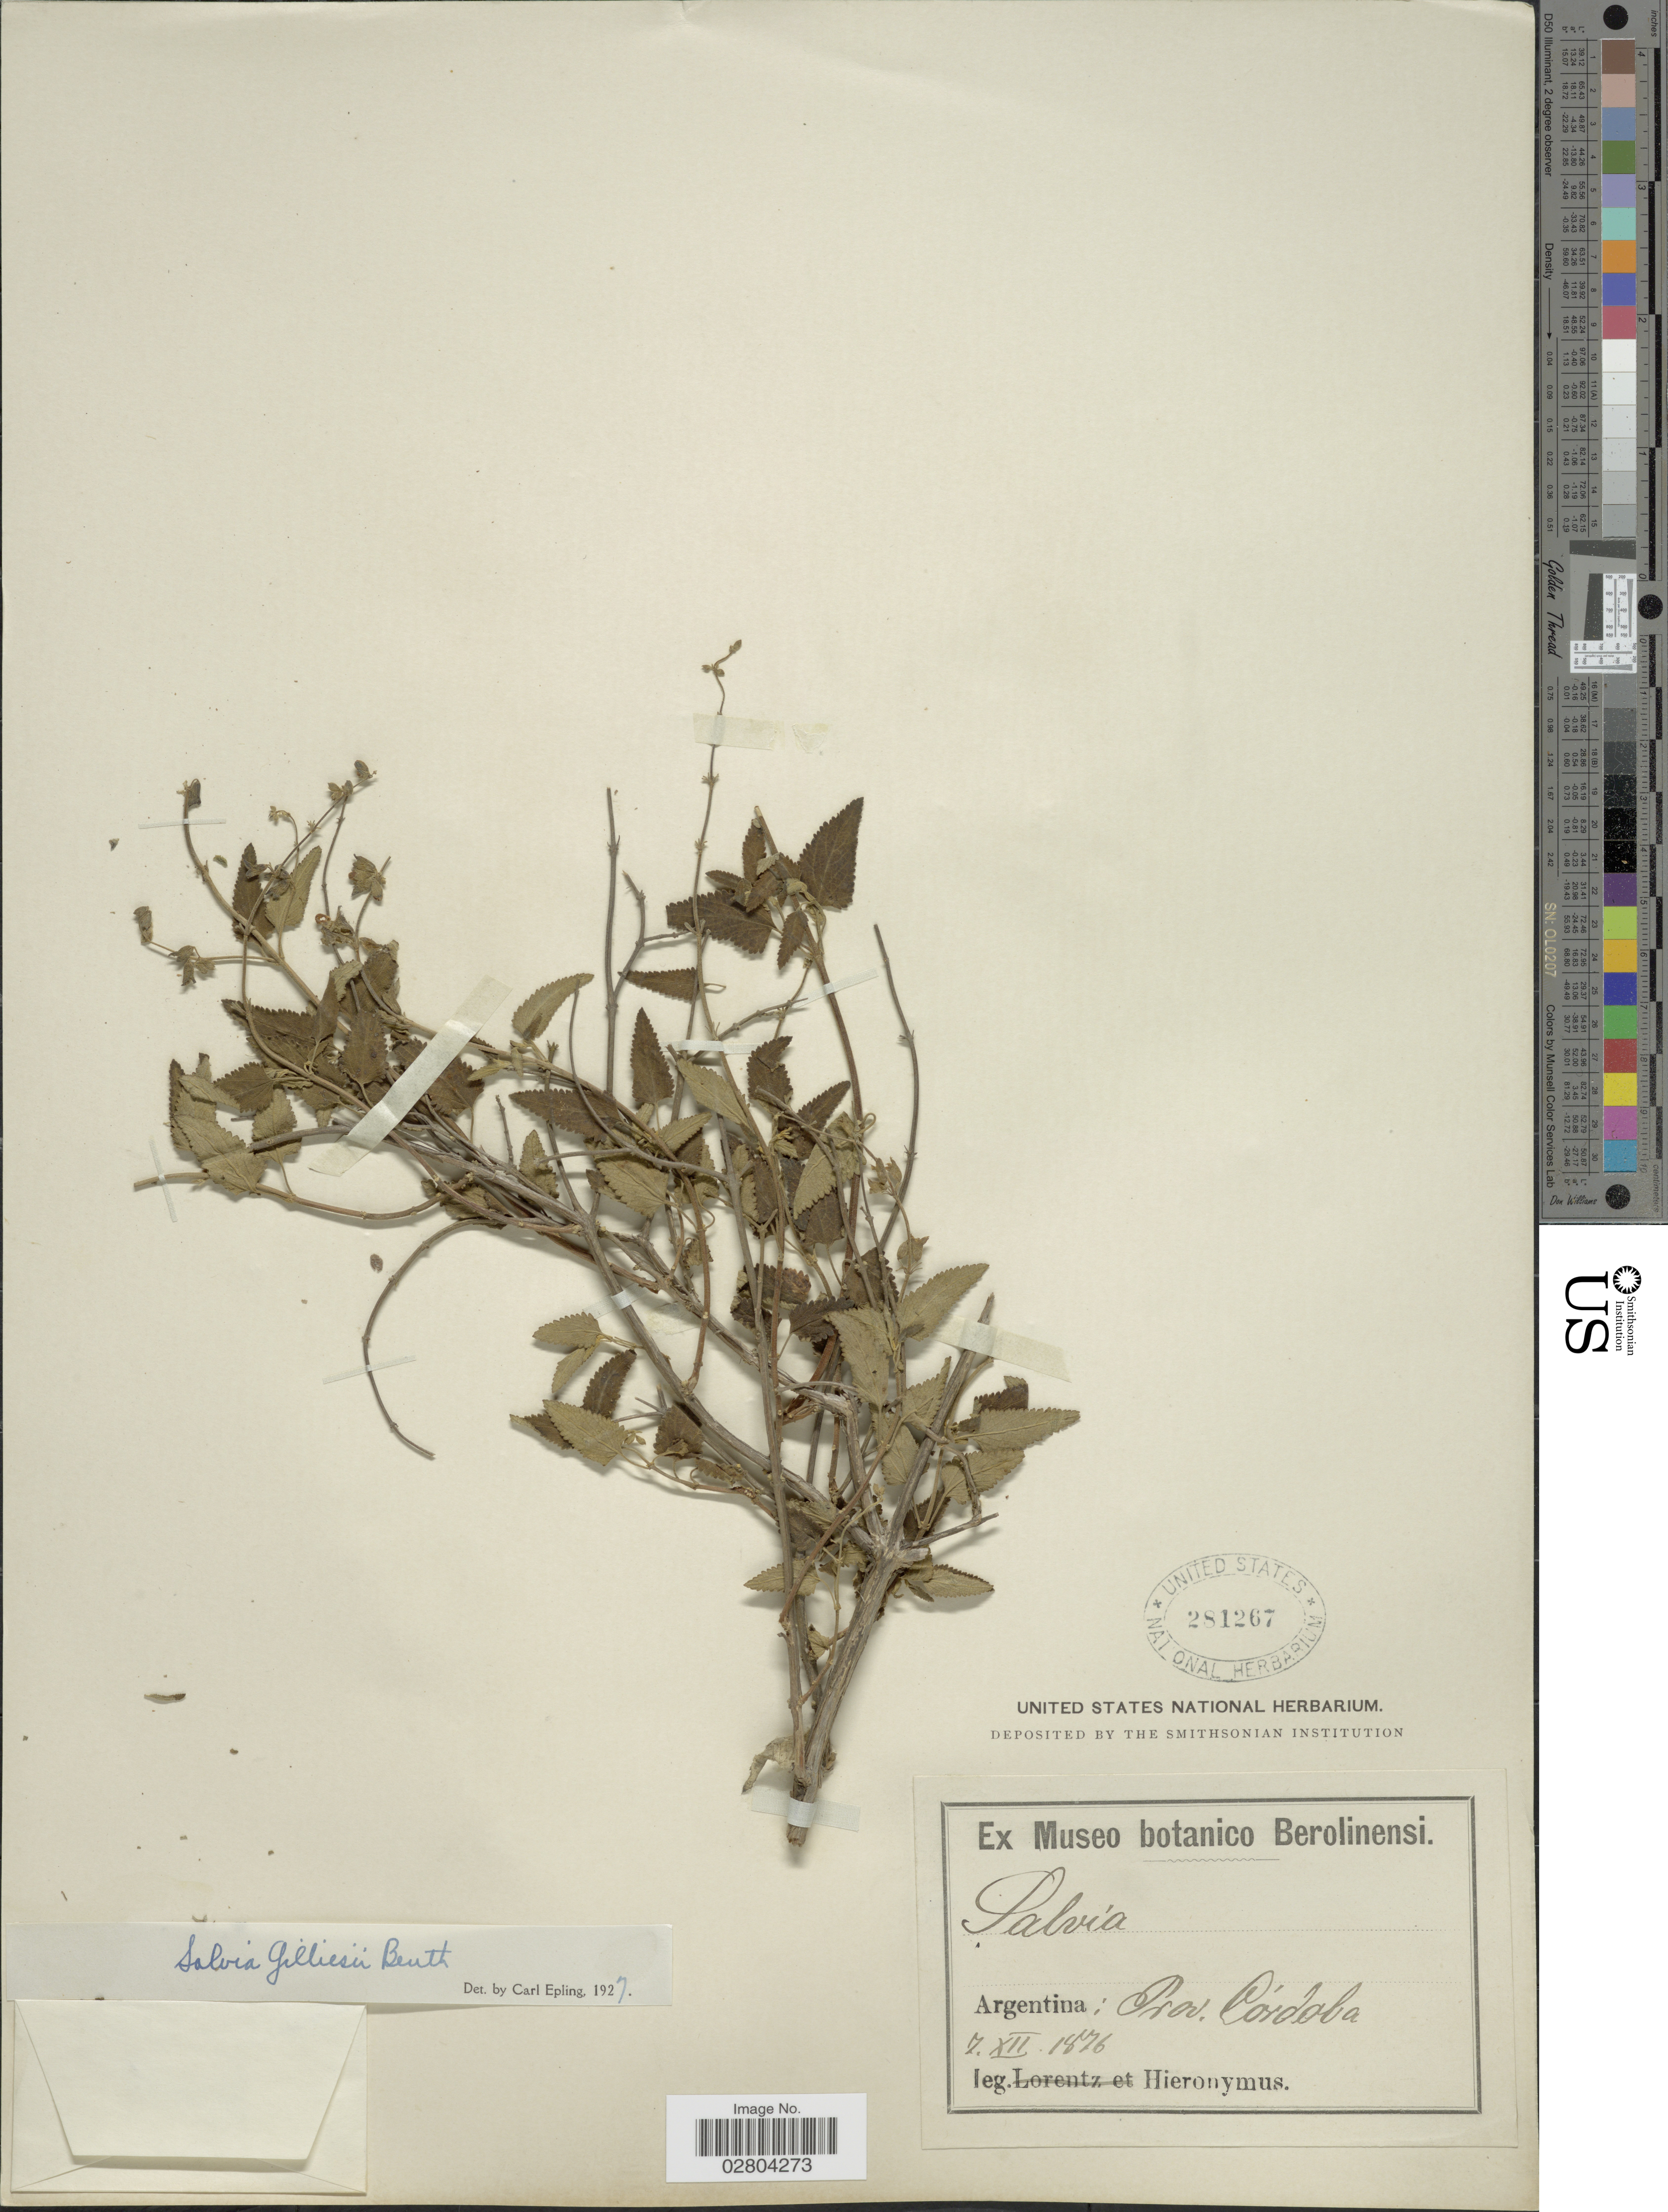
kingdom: Plantae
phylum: Tracheophyta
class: Magnoliopsida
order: Lamiales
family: Lamiaceae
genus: Salvia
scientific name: Salvia cuspidata subsp. gilliesii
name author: (Benth.) J.R.I. Wood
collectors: -. Hieronymus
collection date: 1876-12-07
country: Argentina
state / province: Cordoba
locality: Prov. Córdoba.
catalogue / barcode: US 281267